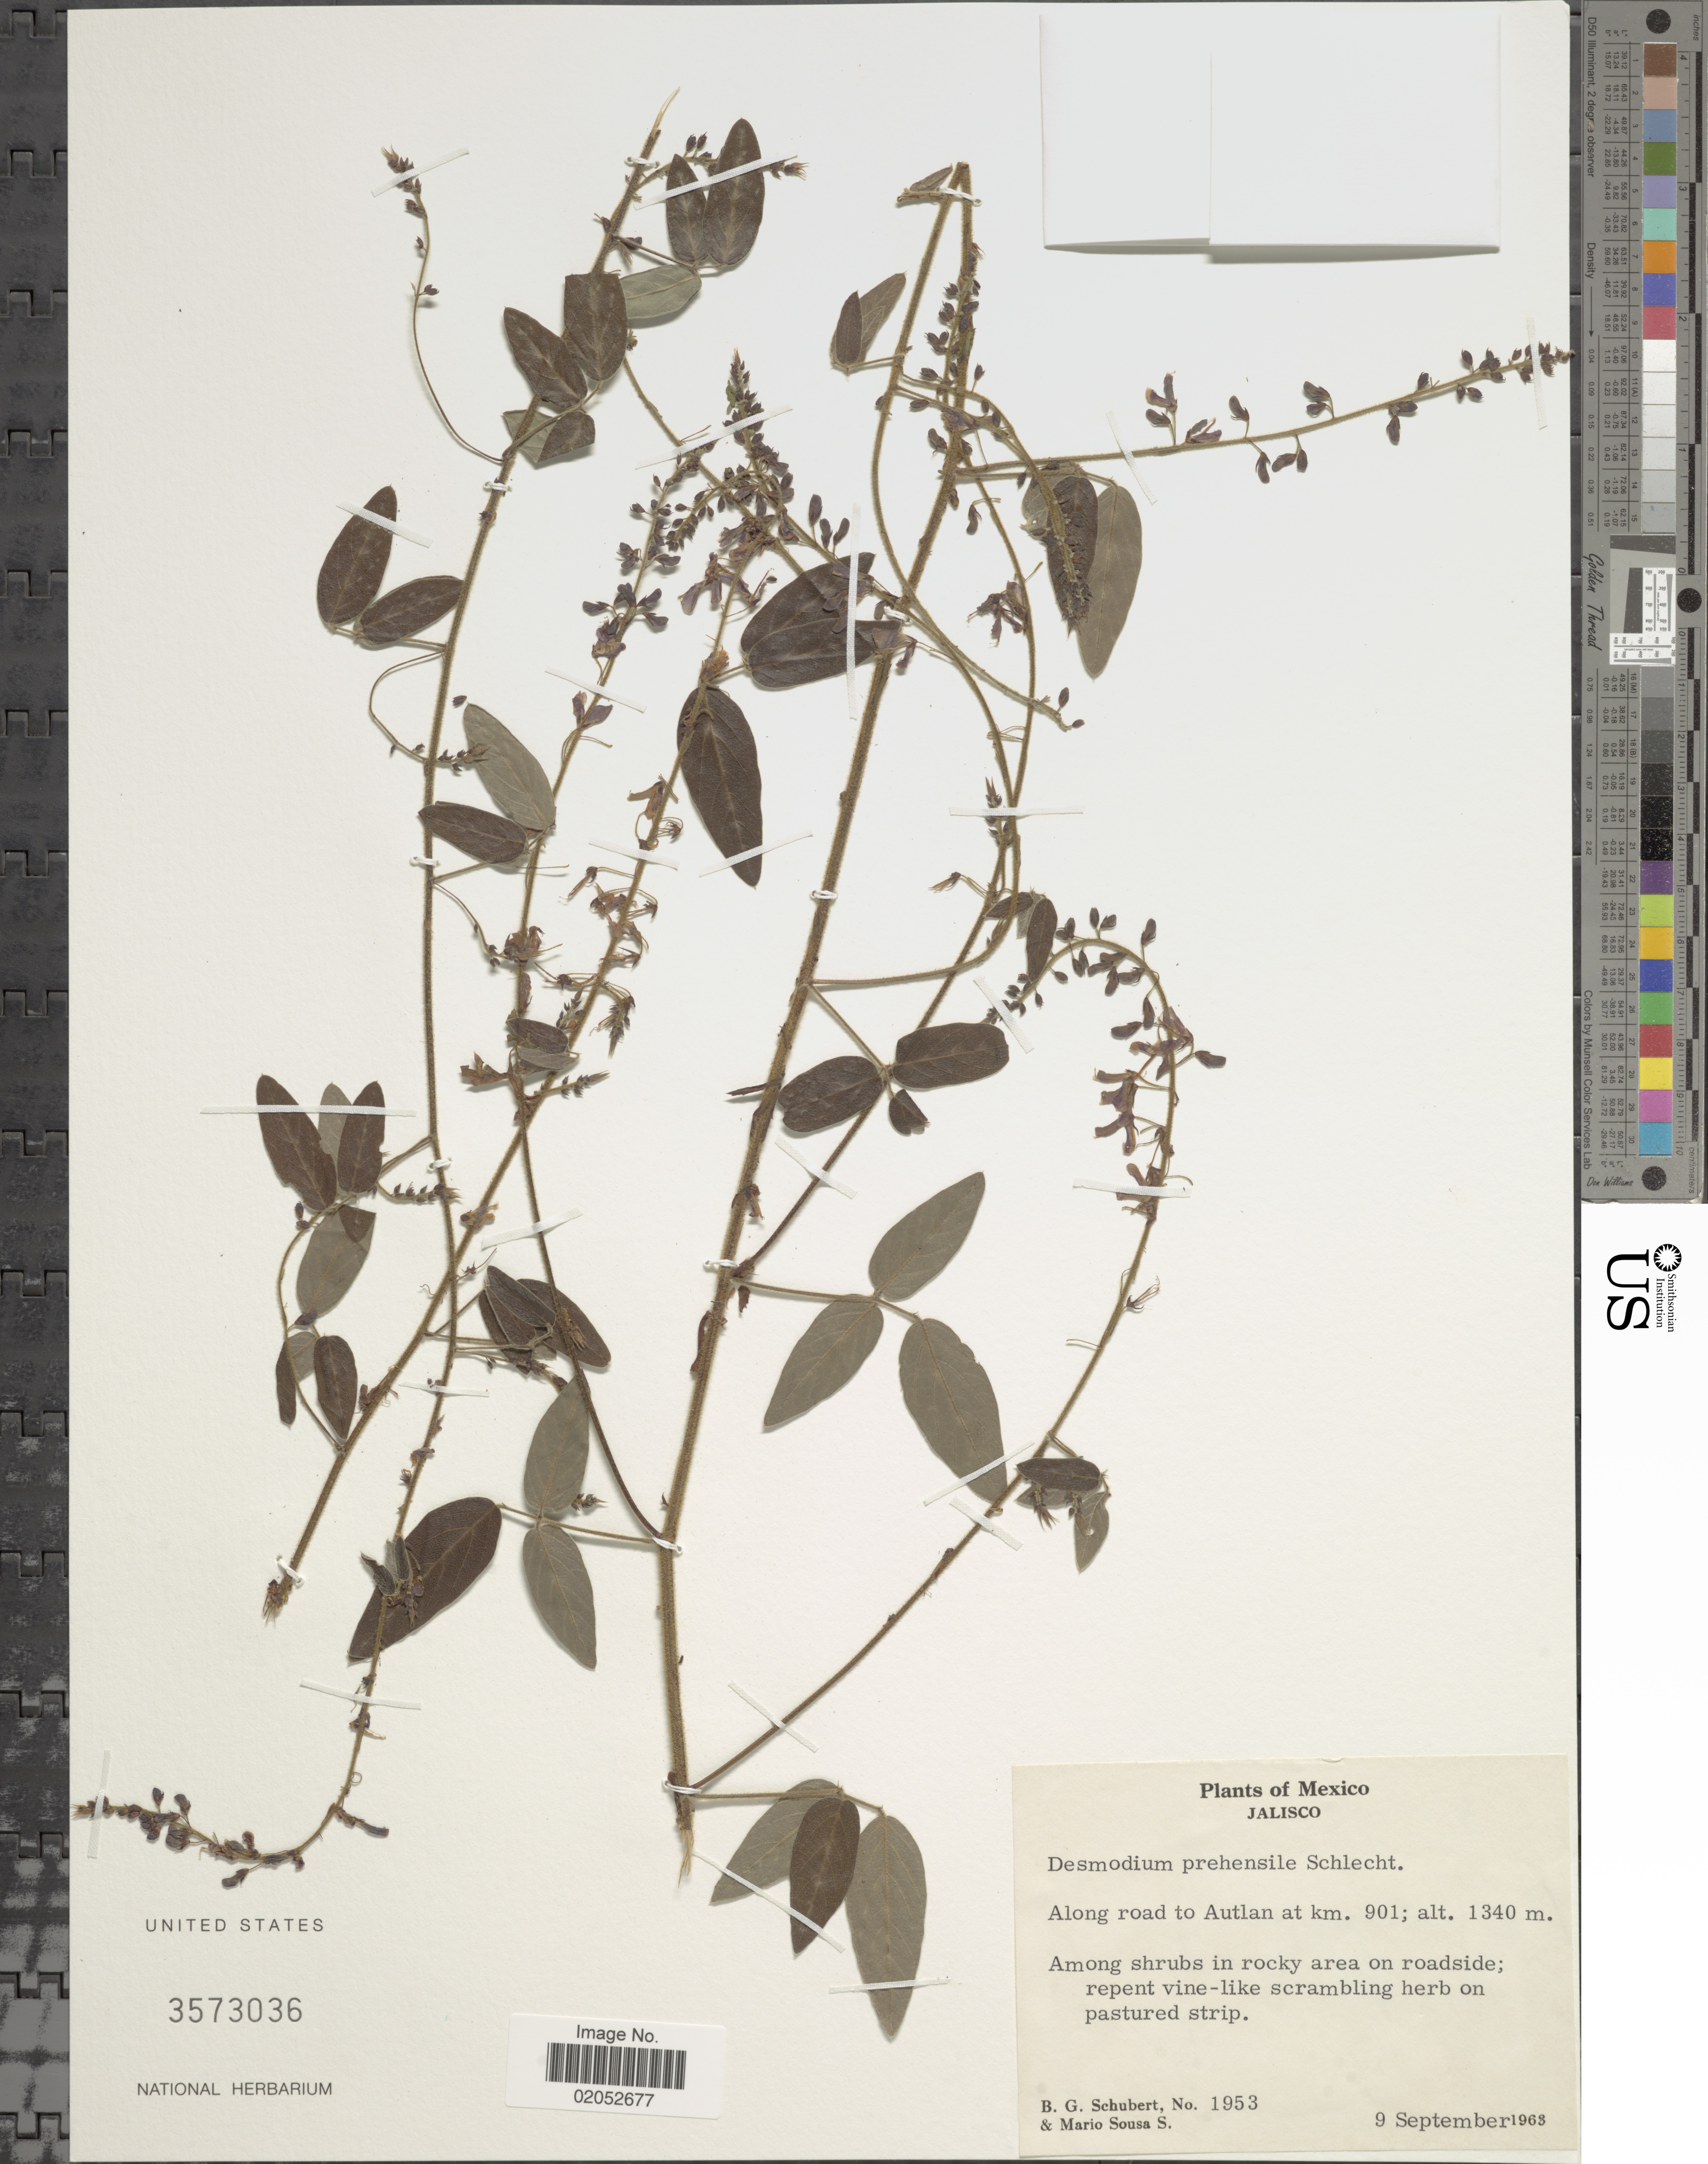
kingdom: Plantae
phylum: Tracheophyta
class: Magnoliopsida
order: Fabales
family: Fabaceae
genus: Desmodium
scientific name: Desmodium prehensile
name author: Schltdl.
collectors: B. Schubert & M. Sousa S.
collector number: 1953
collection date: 1963-09-09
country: Mexico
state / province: Jalisco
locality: Along road to Autlan at Km. 901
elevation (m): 1340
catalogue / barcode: US 3573036